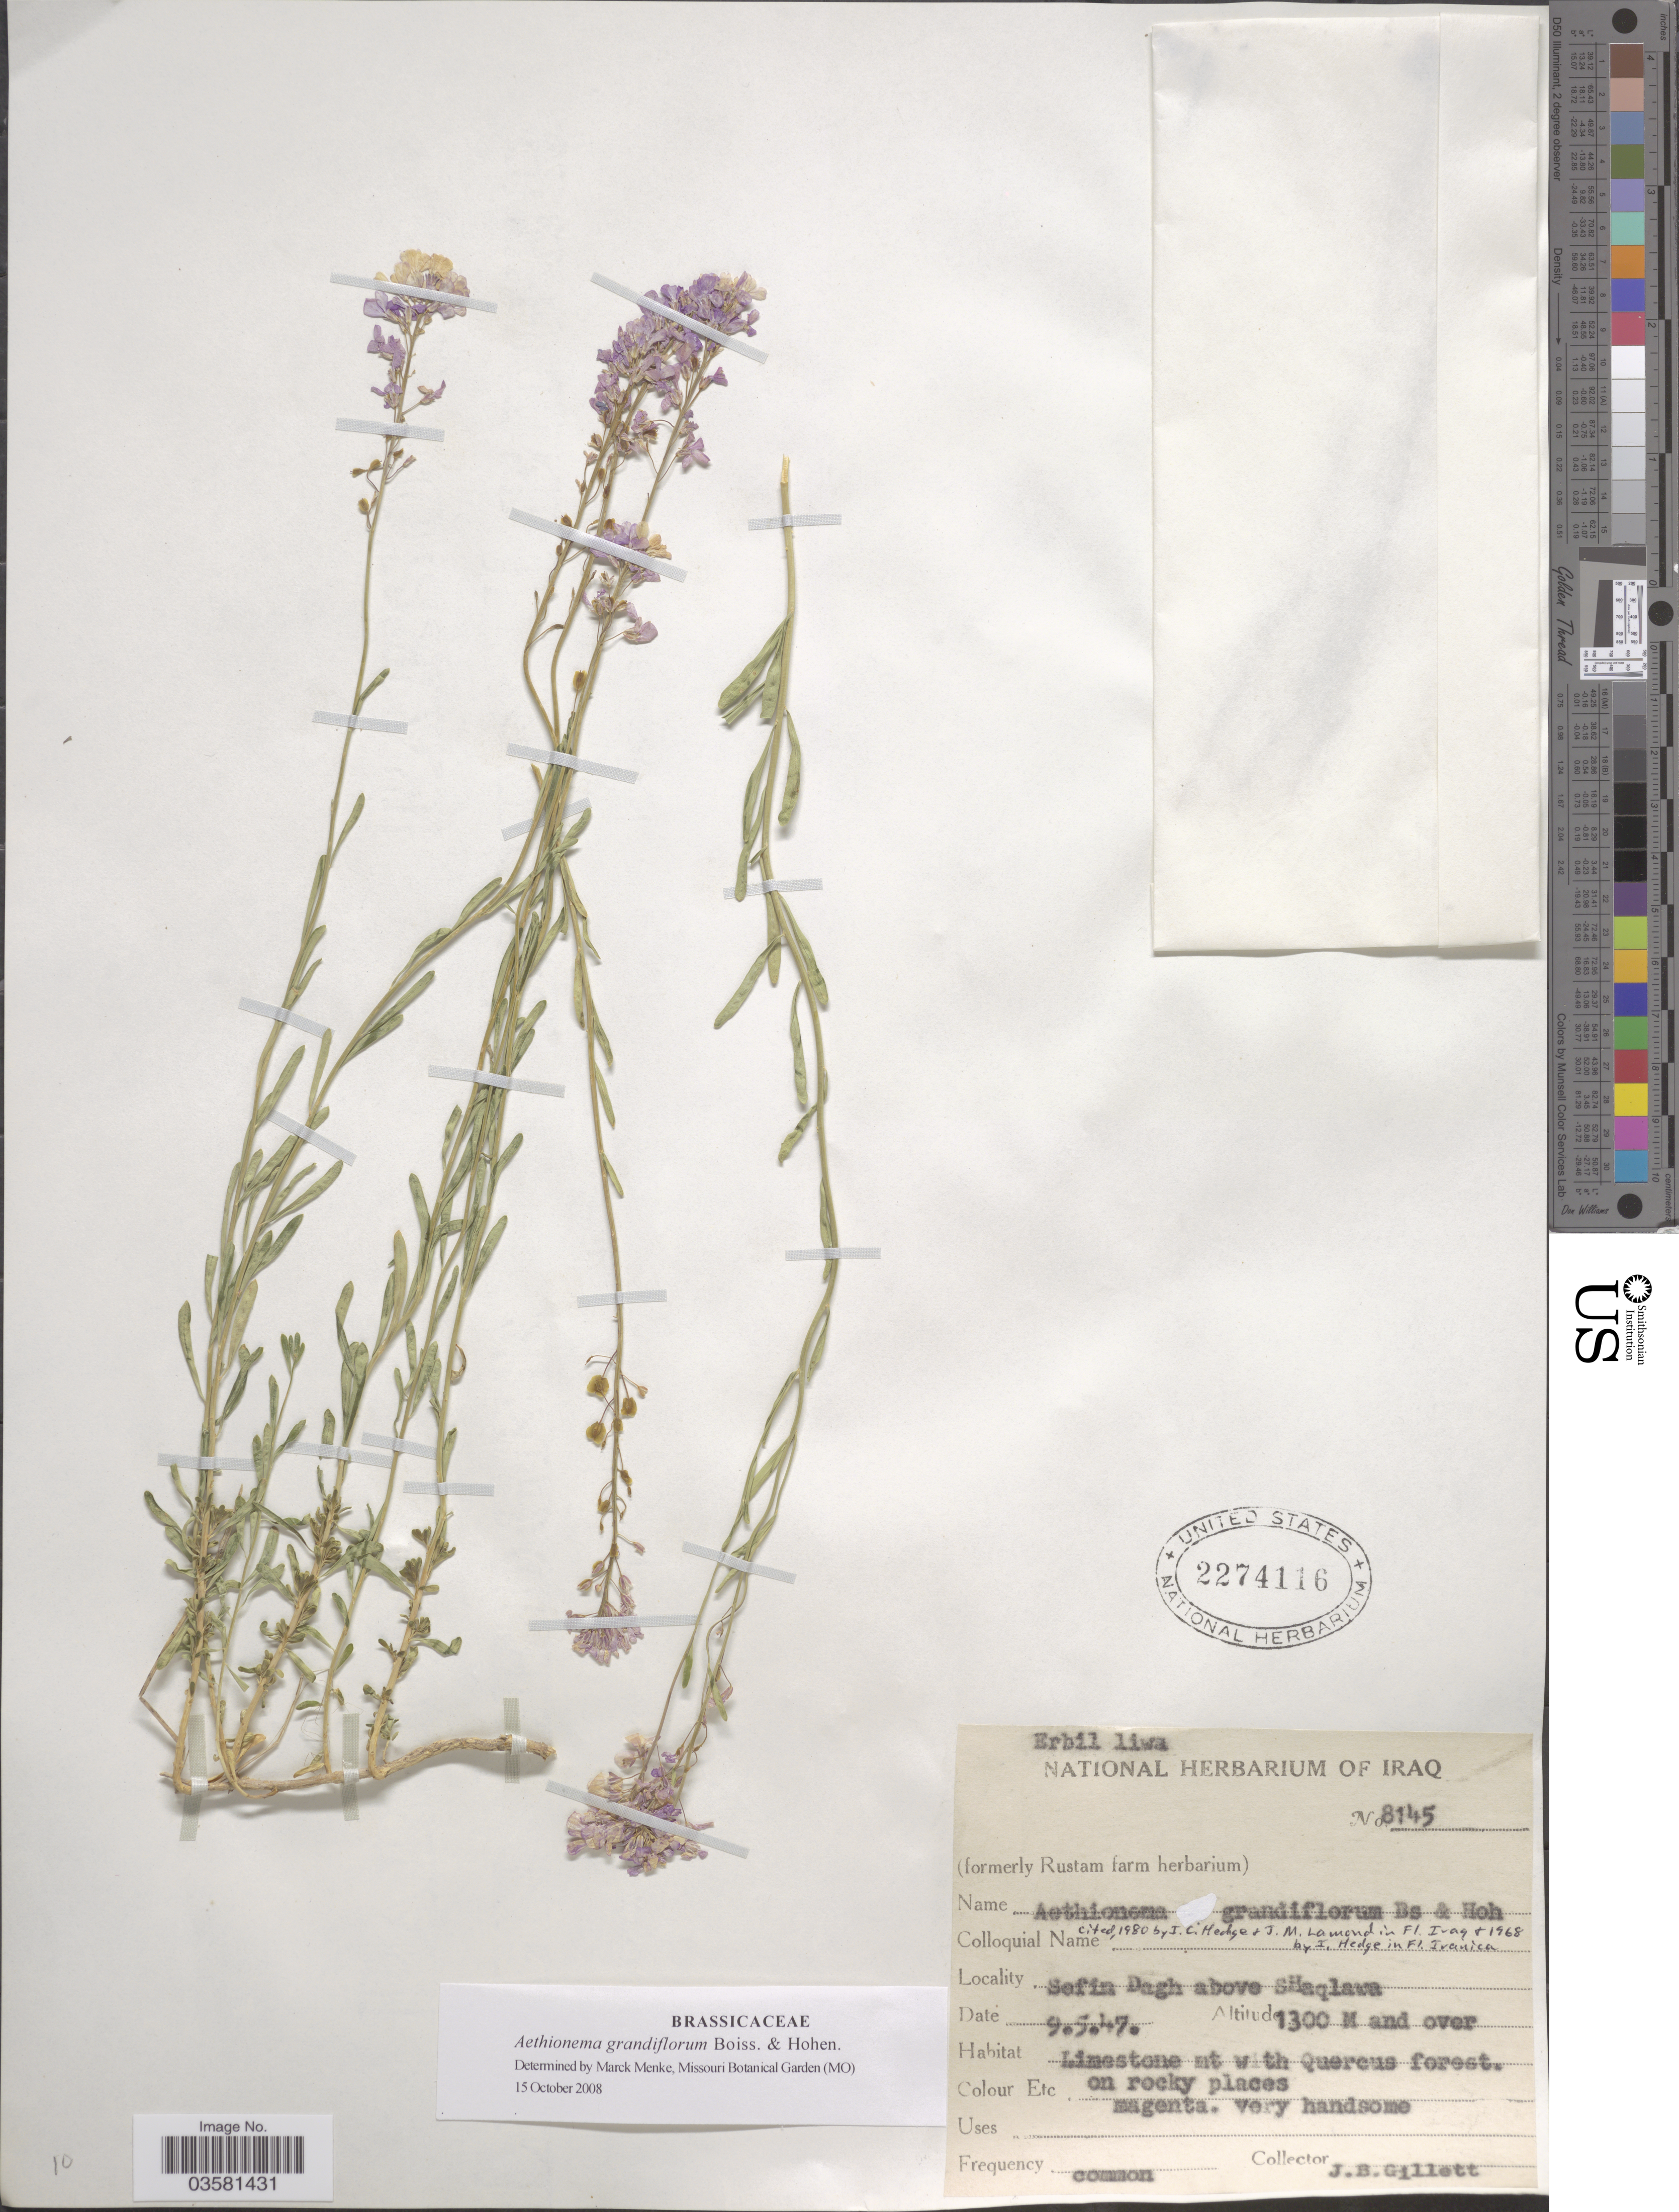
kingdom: Plantae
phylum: Tracheophyta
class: Magnoliopsida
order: Brassicales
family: Brassicaceae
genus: Aethionema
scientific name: Aethionema grandiflorum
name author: Boiss. & Hohen.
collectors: J. B. Gillett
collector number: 8145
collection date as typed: Transcribed d/m/y: 9/5/47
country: Iraq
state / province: Arbīl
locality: Erbil liwa. Safin Dagh above Shaqlawa.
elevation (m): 1300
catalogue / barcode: US 2274116